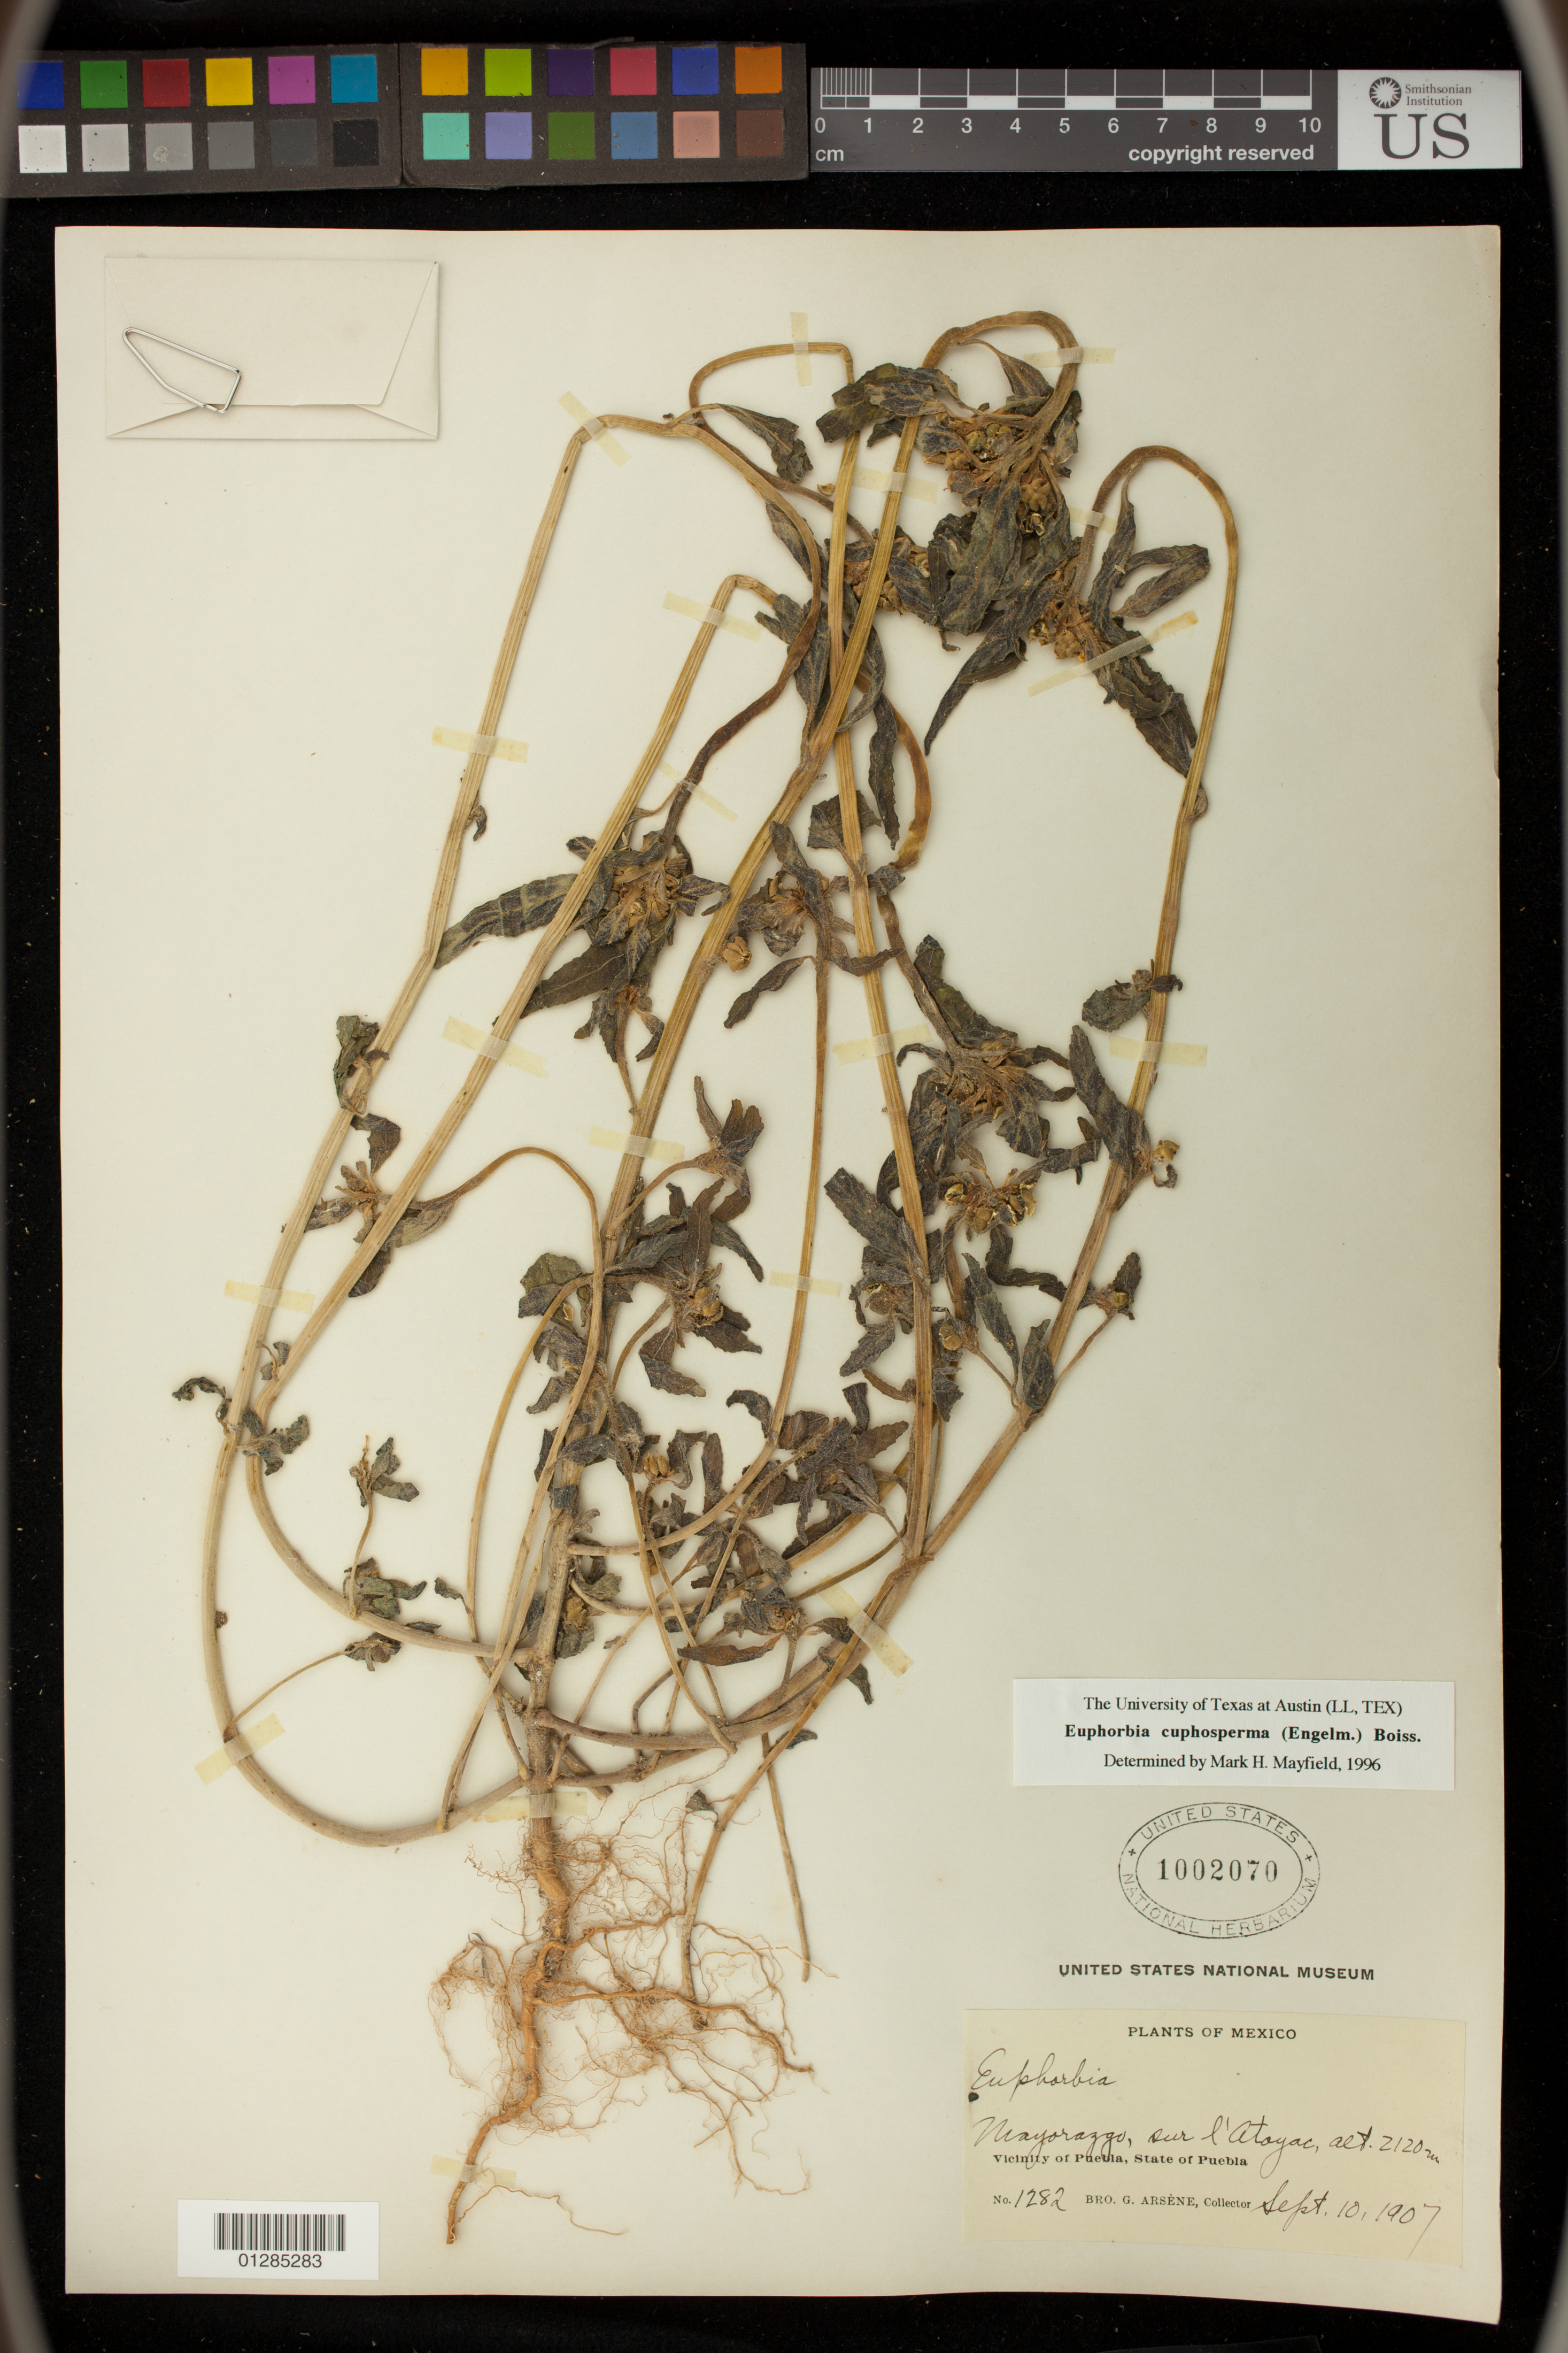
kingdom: Plantae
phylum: Tracheophyta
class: Magnoliopsida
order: Malpighiales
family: Euphorbiaceae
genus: Euphorbia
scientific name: Euphorbia cuphosperma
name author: (Engelm.) Boiss.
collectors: Bro. G. Arsène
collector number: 1282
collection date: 1907-09-10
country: Mexico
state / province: Puebla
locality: Mayorazgo, sur l'Atoyac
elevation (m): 2120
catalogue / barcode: US 1002070